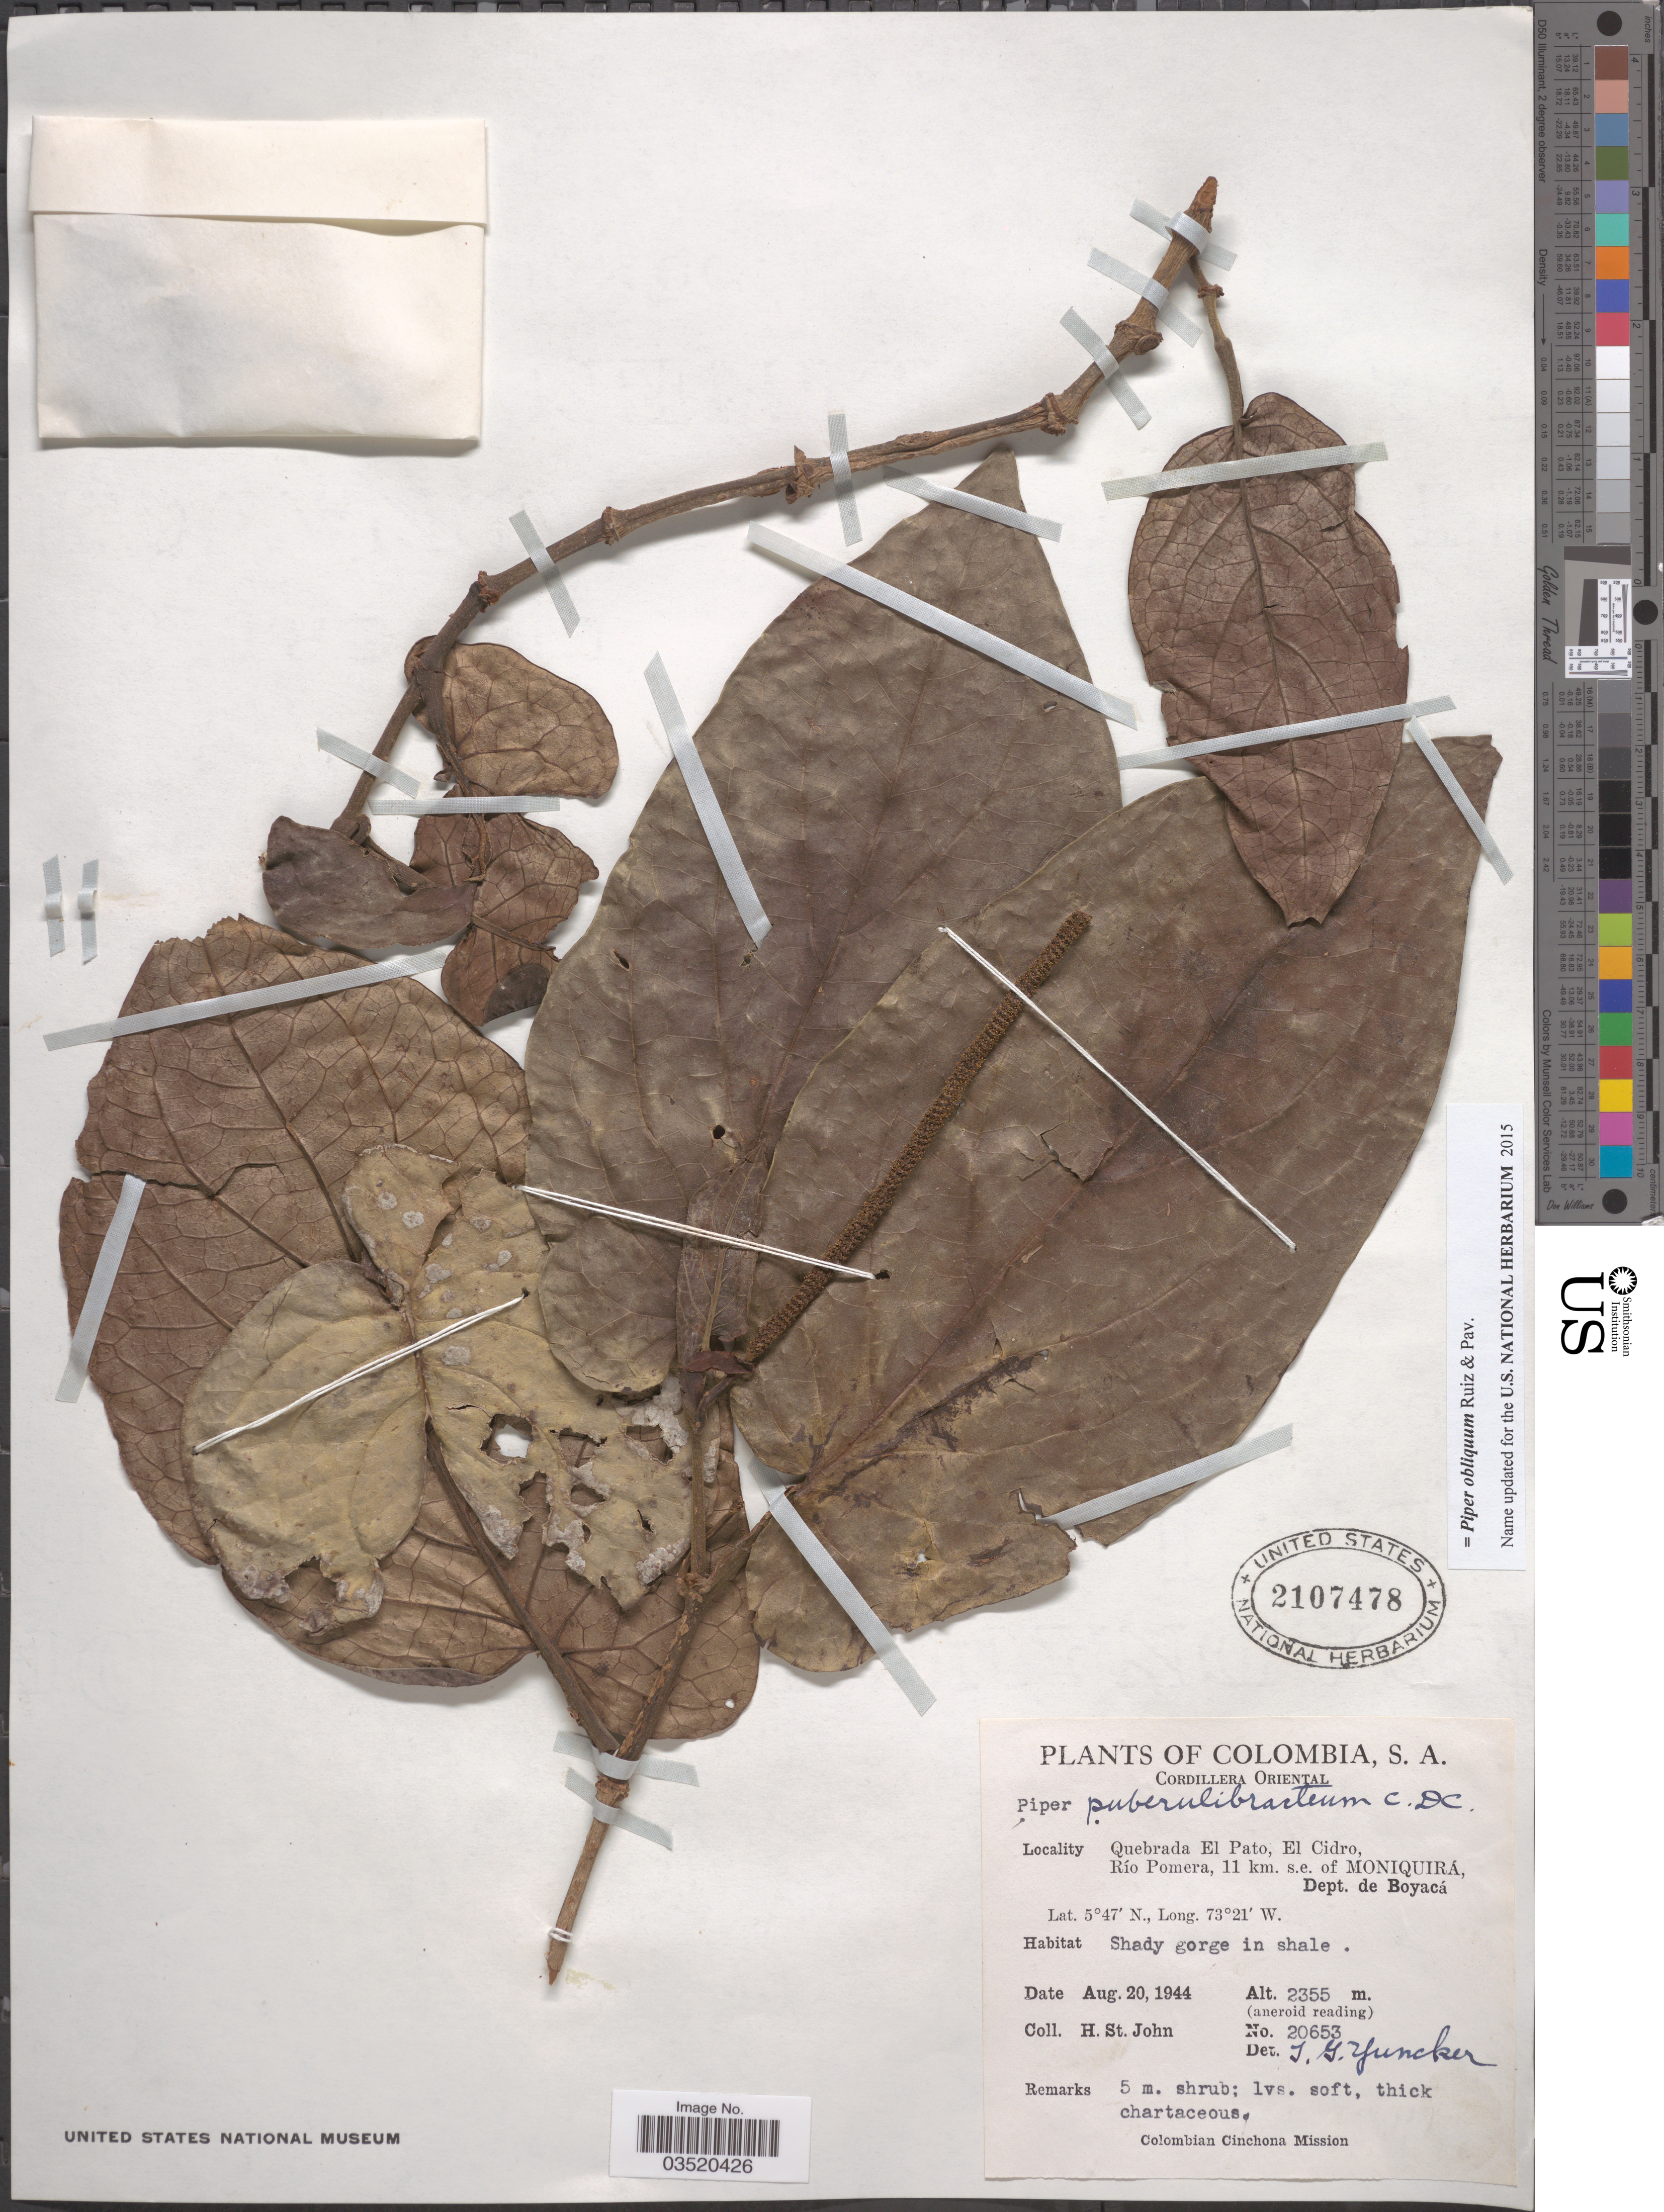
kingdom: Plantae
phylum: Tracheophyta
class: Magnoliopsida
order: Piperales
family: Piperaceae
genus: Piper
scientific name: Piper obliquum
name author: Ruiz & Pav.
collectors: H. St. John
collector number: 20653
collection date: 1944-08-20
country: Colombia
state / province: Boyacá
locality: Cordillera Oriental. Quebrada El Pato, El Cidro, Río Pomera, 11 km. s.e. of Moniquirá, Dept. de Boyacá.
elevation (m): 2355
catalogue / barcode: US 2107478